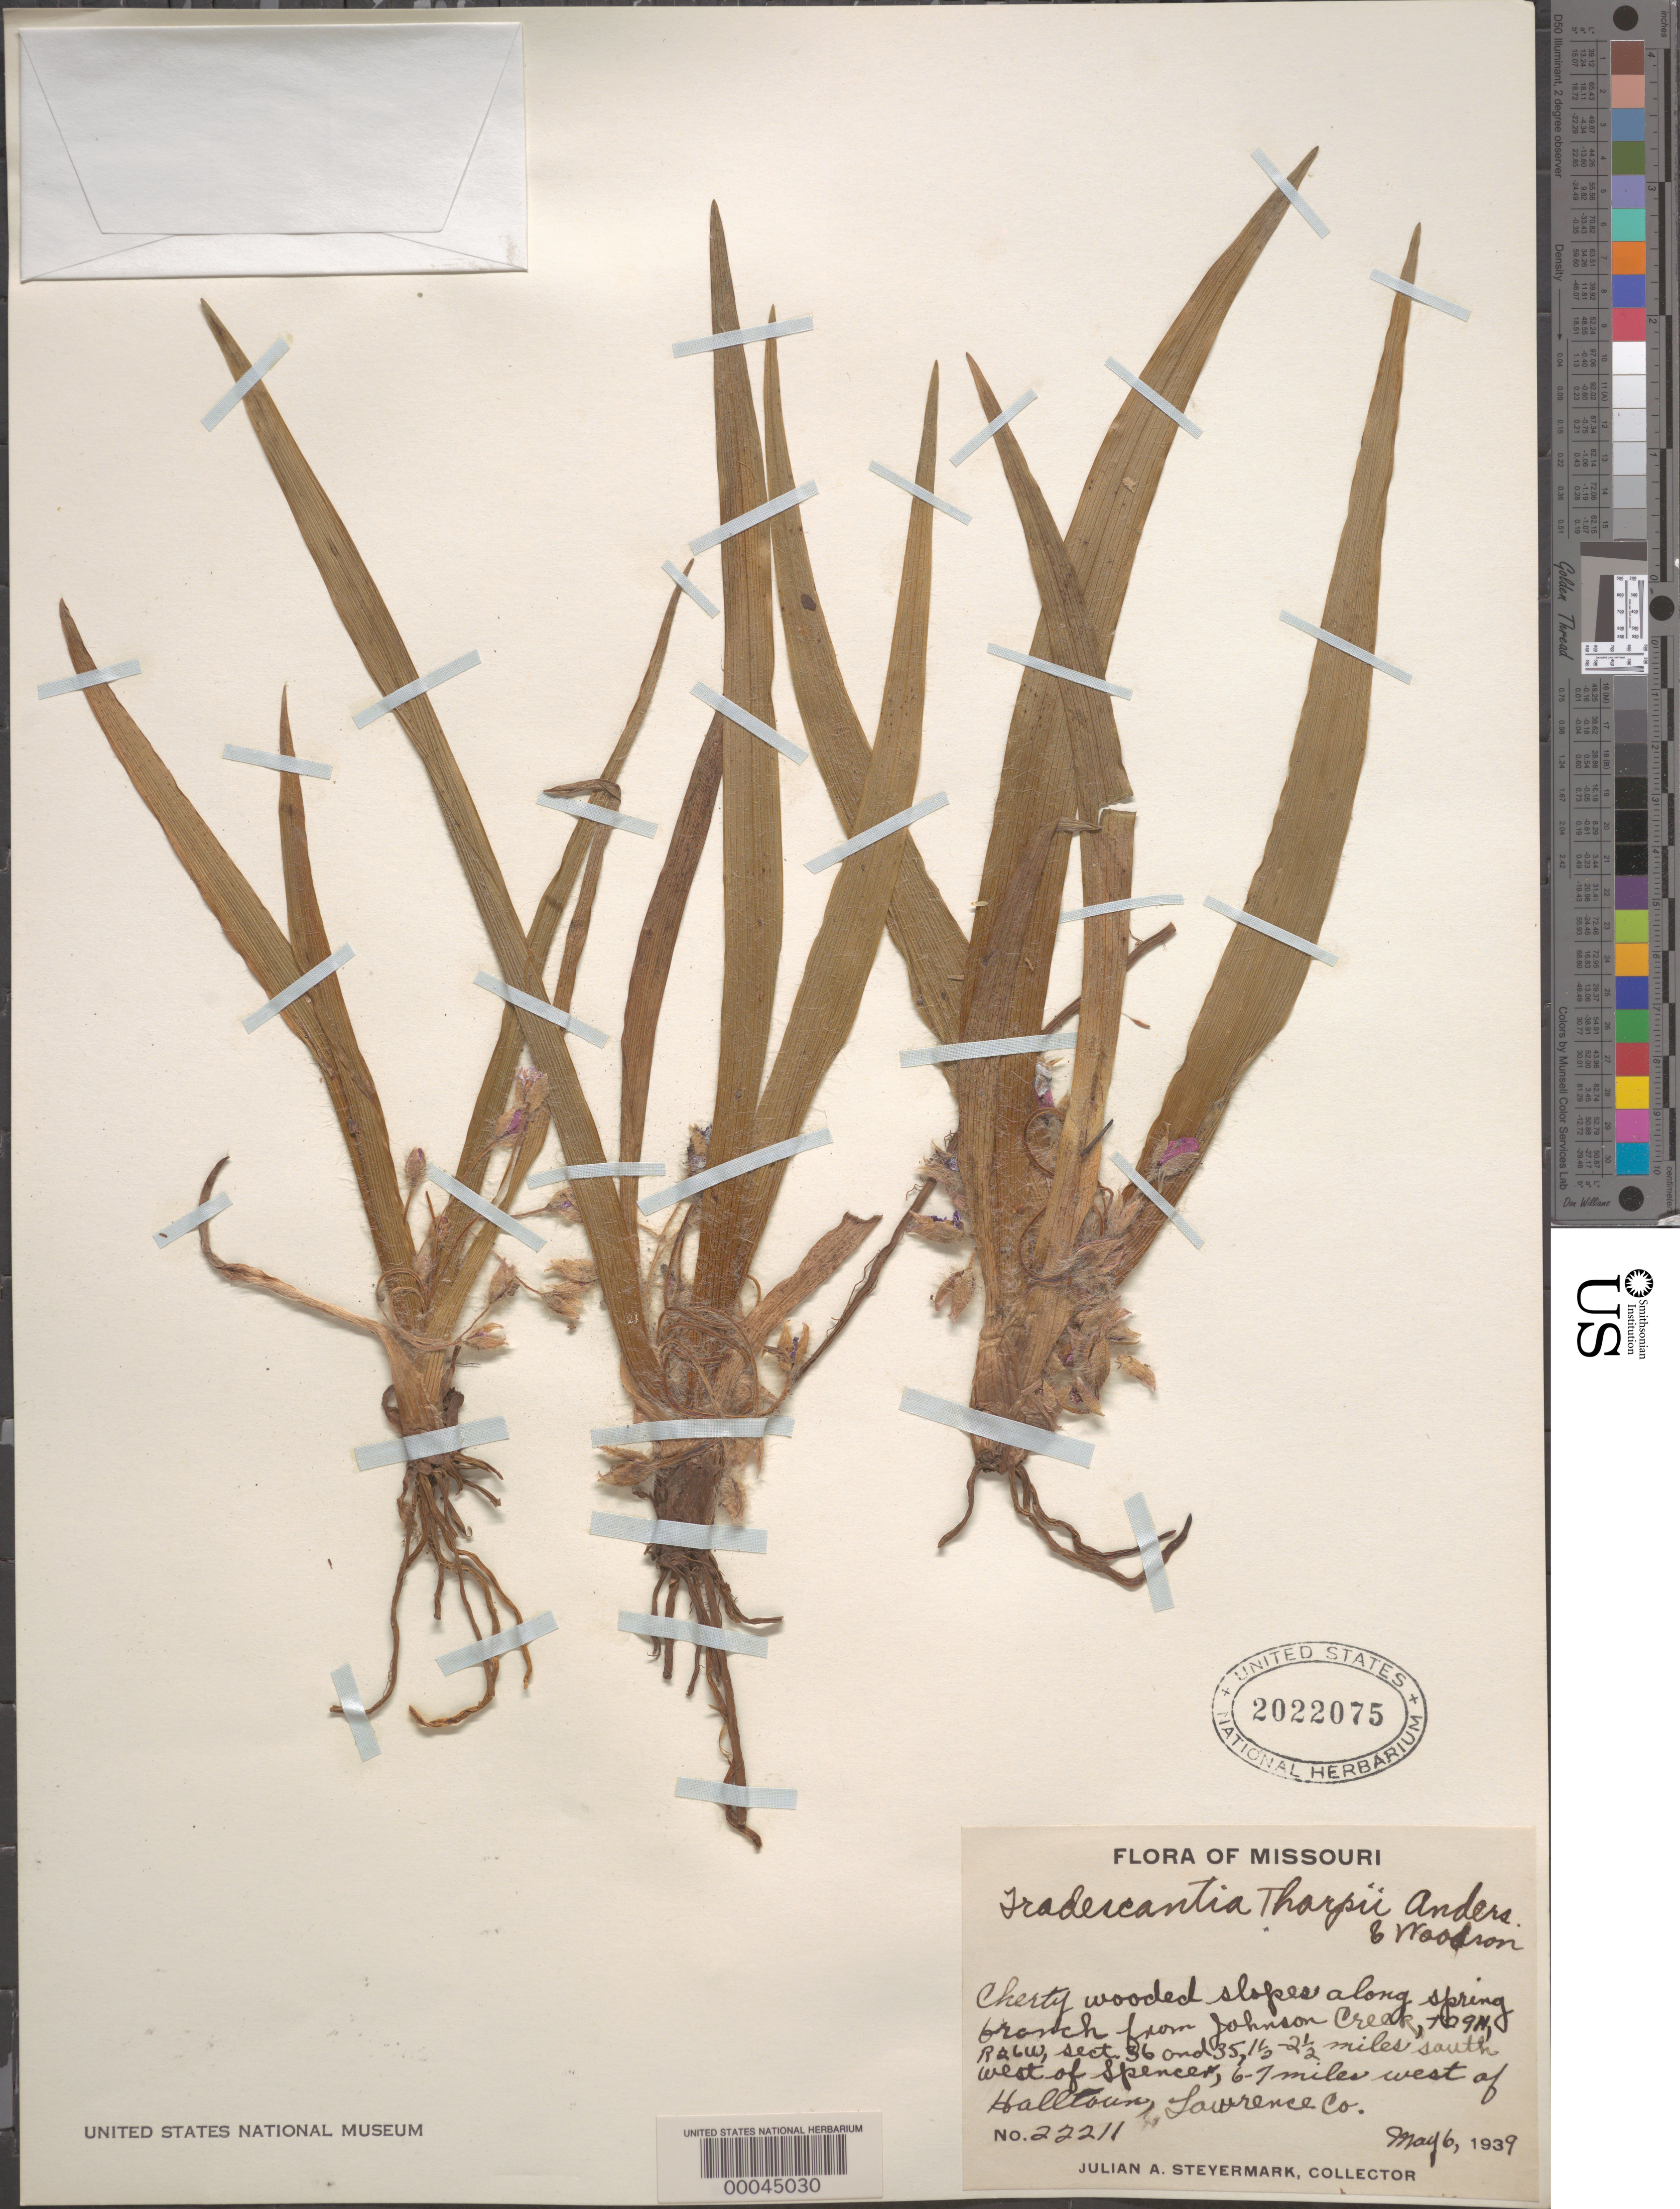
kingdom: Plantae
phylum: Tracheophyta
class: Liliopsida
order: Commelinales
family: Commelinaceae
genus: Tradescantia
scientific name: Tradescantia tharpii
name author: E.S. Anderson & Woodson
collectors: J. Steyermark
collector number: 22211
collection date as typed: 16 May 1939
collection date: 1939-05-16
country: United States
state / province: Missouri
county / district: Lawrence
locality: W of halltown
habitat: Cherty wooded slope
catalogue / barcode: US 2022075